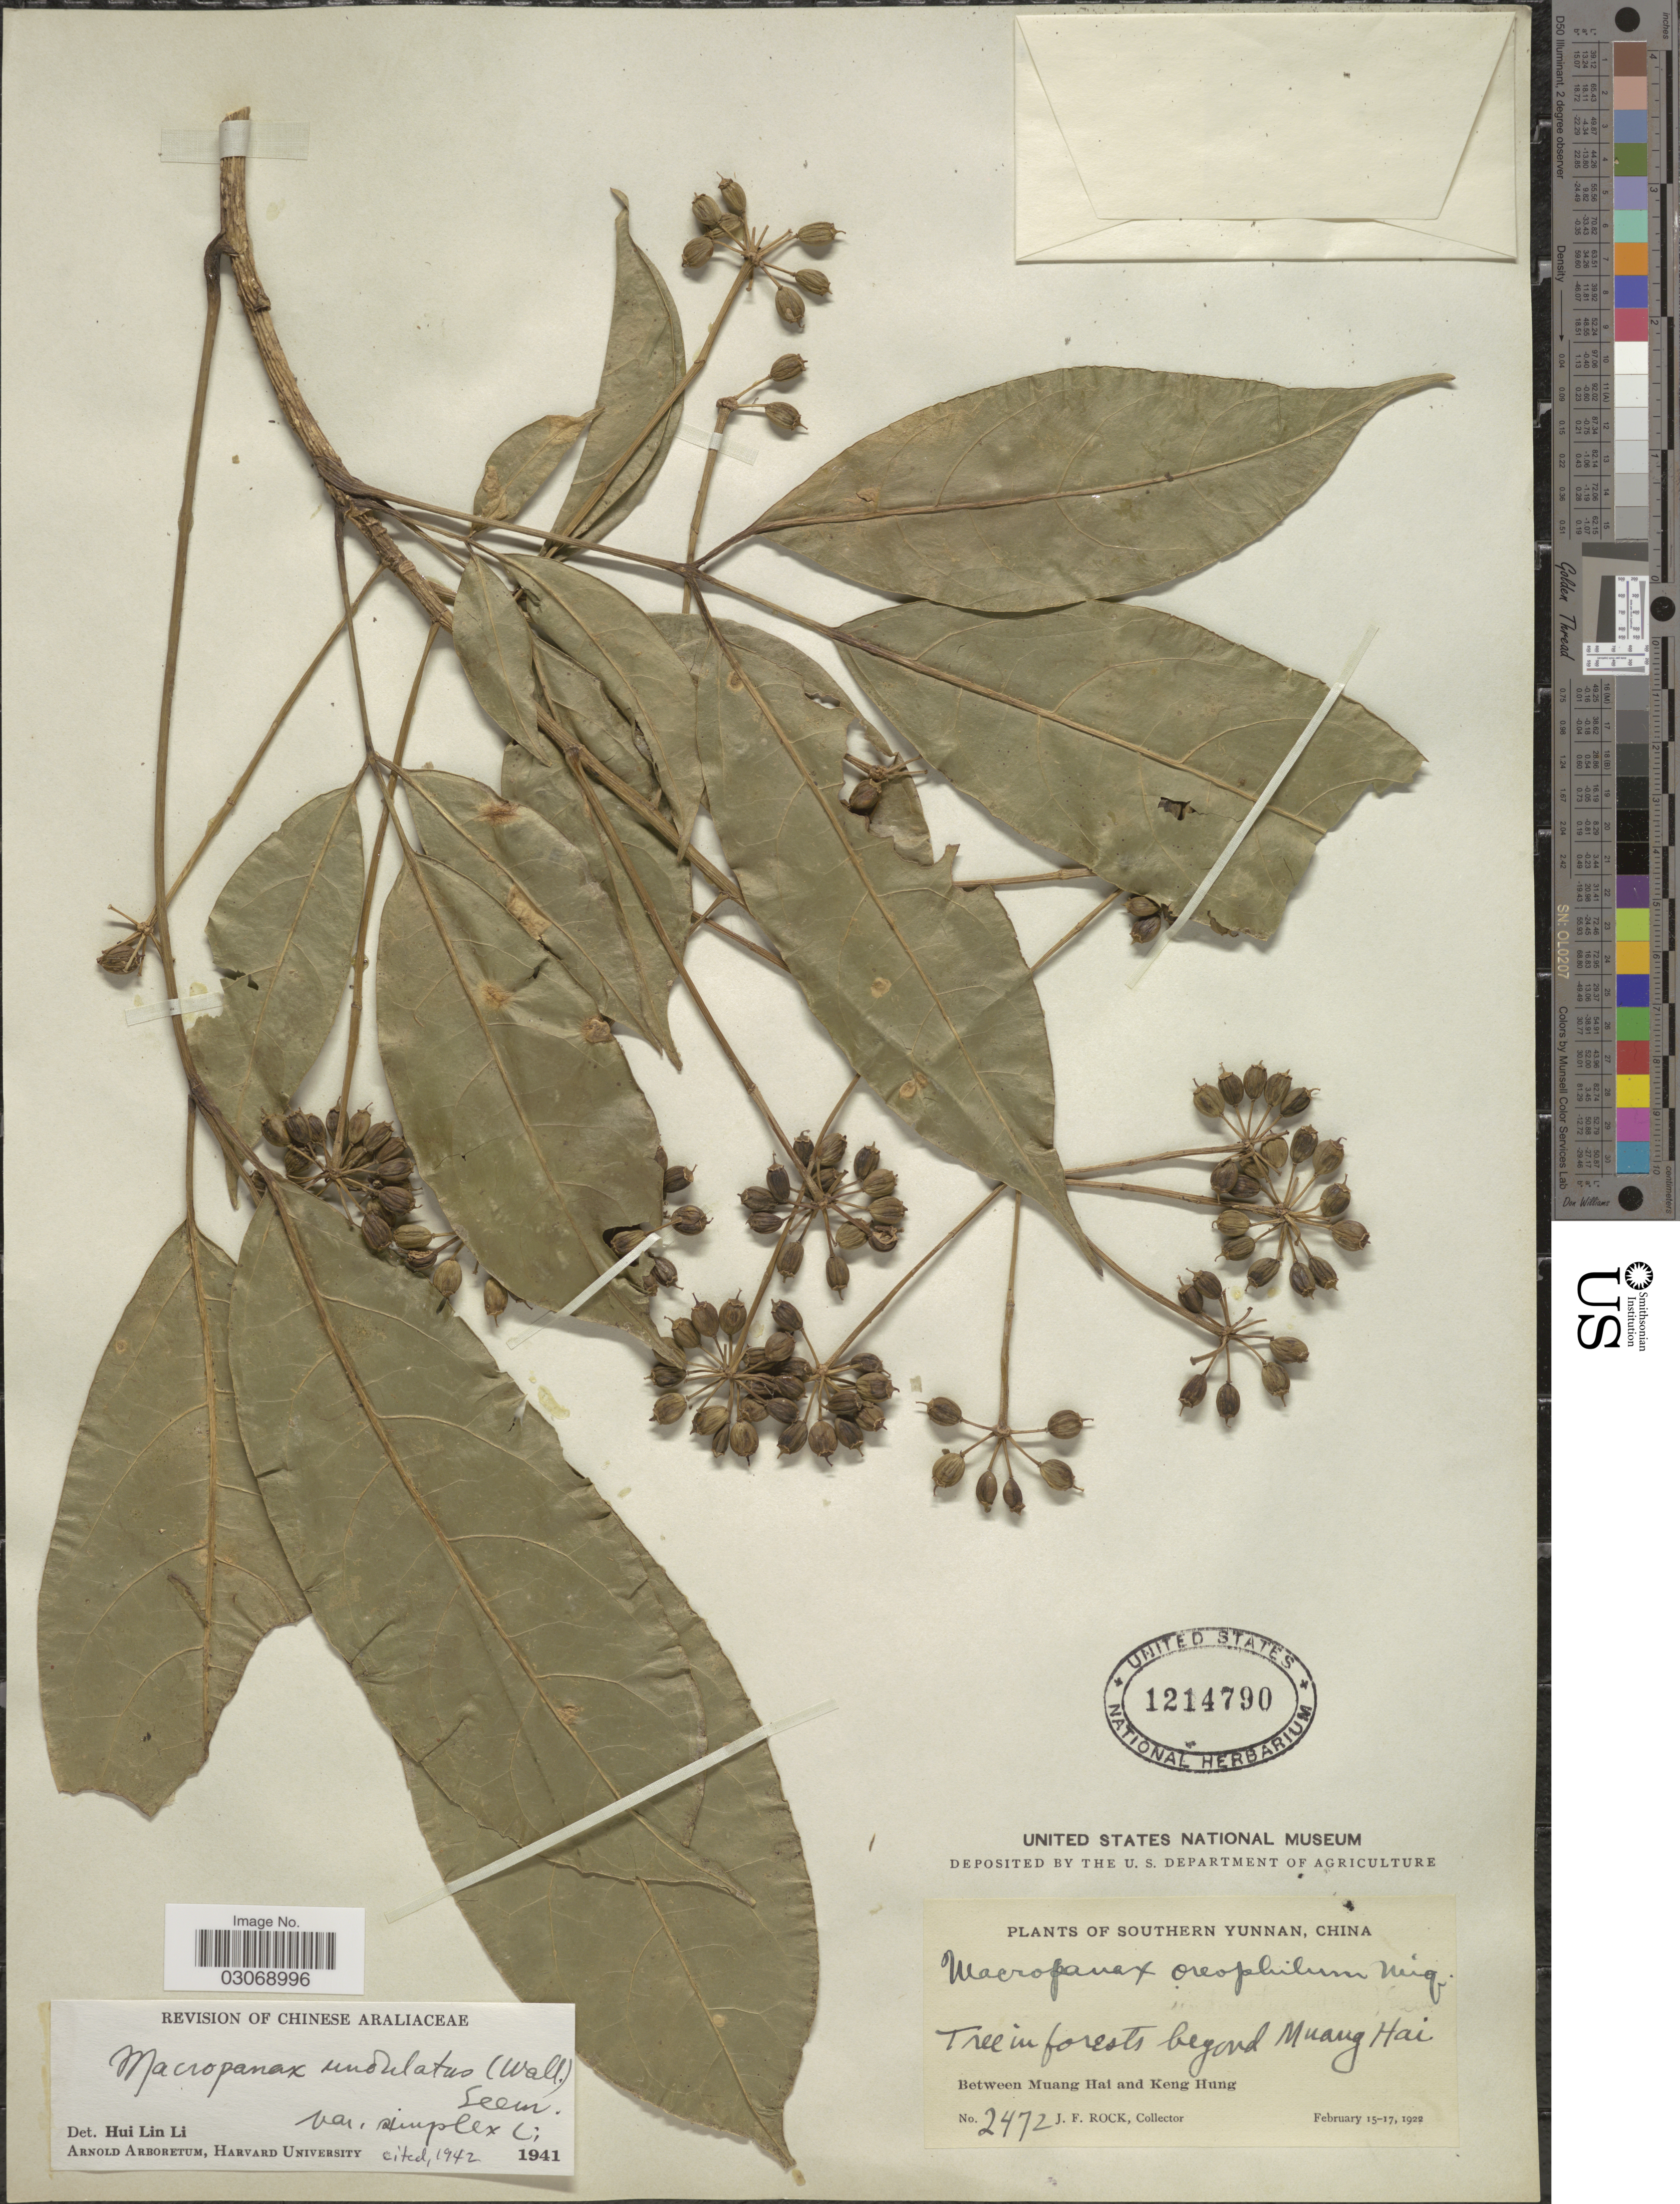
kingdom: Plantae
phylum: Tracheophyta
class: Magnoliopsida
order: Apiales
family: Araliaceae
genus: Macropanax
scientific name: Macropanax undulatus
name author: (Wall. ex G. Don) Seem.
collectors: J. Rock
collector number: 2472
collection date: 1922-02-15/1922-02-17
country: China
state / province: Yunnan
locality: Southern Yunnan. In forest beyond Muang Hai. Between Muang Hai and Keng Hung.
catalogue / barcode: US 1214790